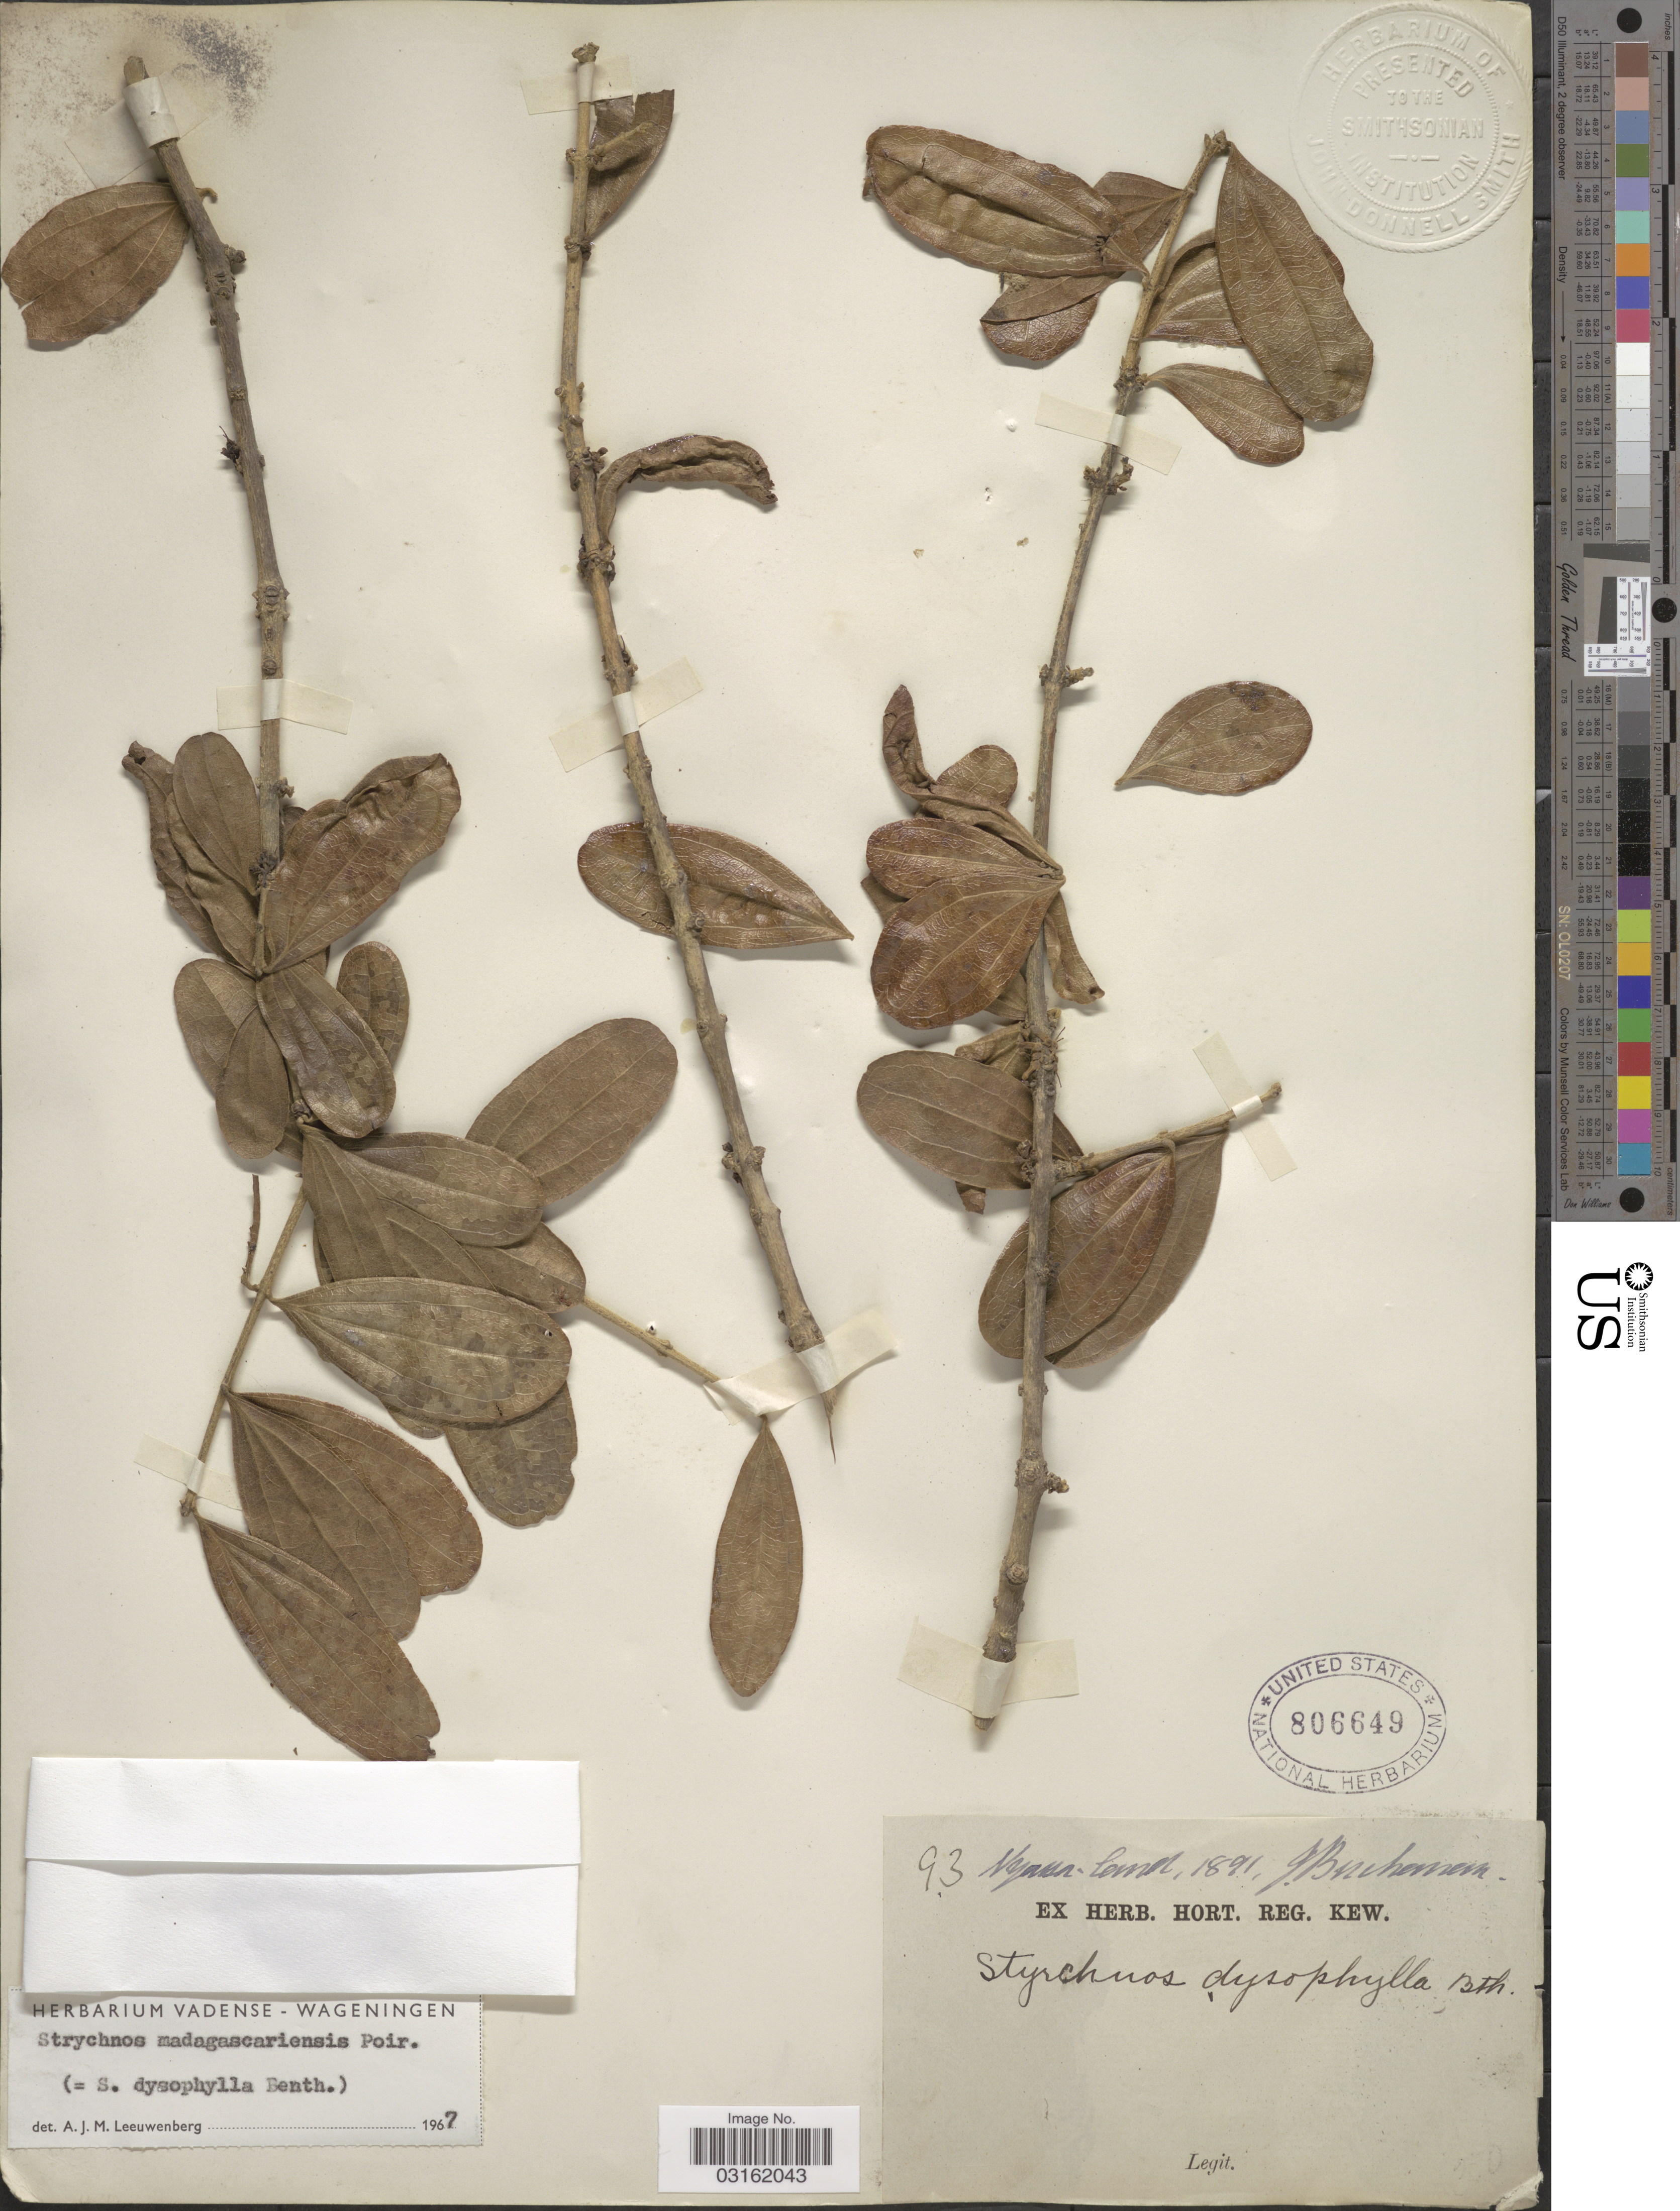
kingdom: Plantae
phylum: Tracheophyta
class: Magnoliopsida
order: Gentianales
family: Loganiaceae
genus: Strychnos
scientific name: Strychnos madagascariensis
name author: Poir.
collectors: J. Buchanan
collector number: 93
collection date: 1891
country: Malawi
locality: Nyassa-land.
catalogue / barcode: US 806649